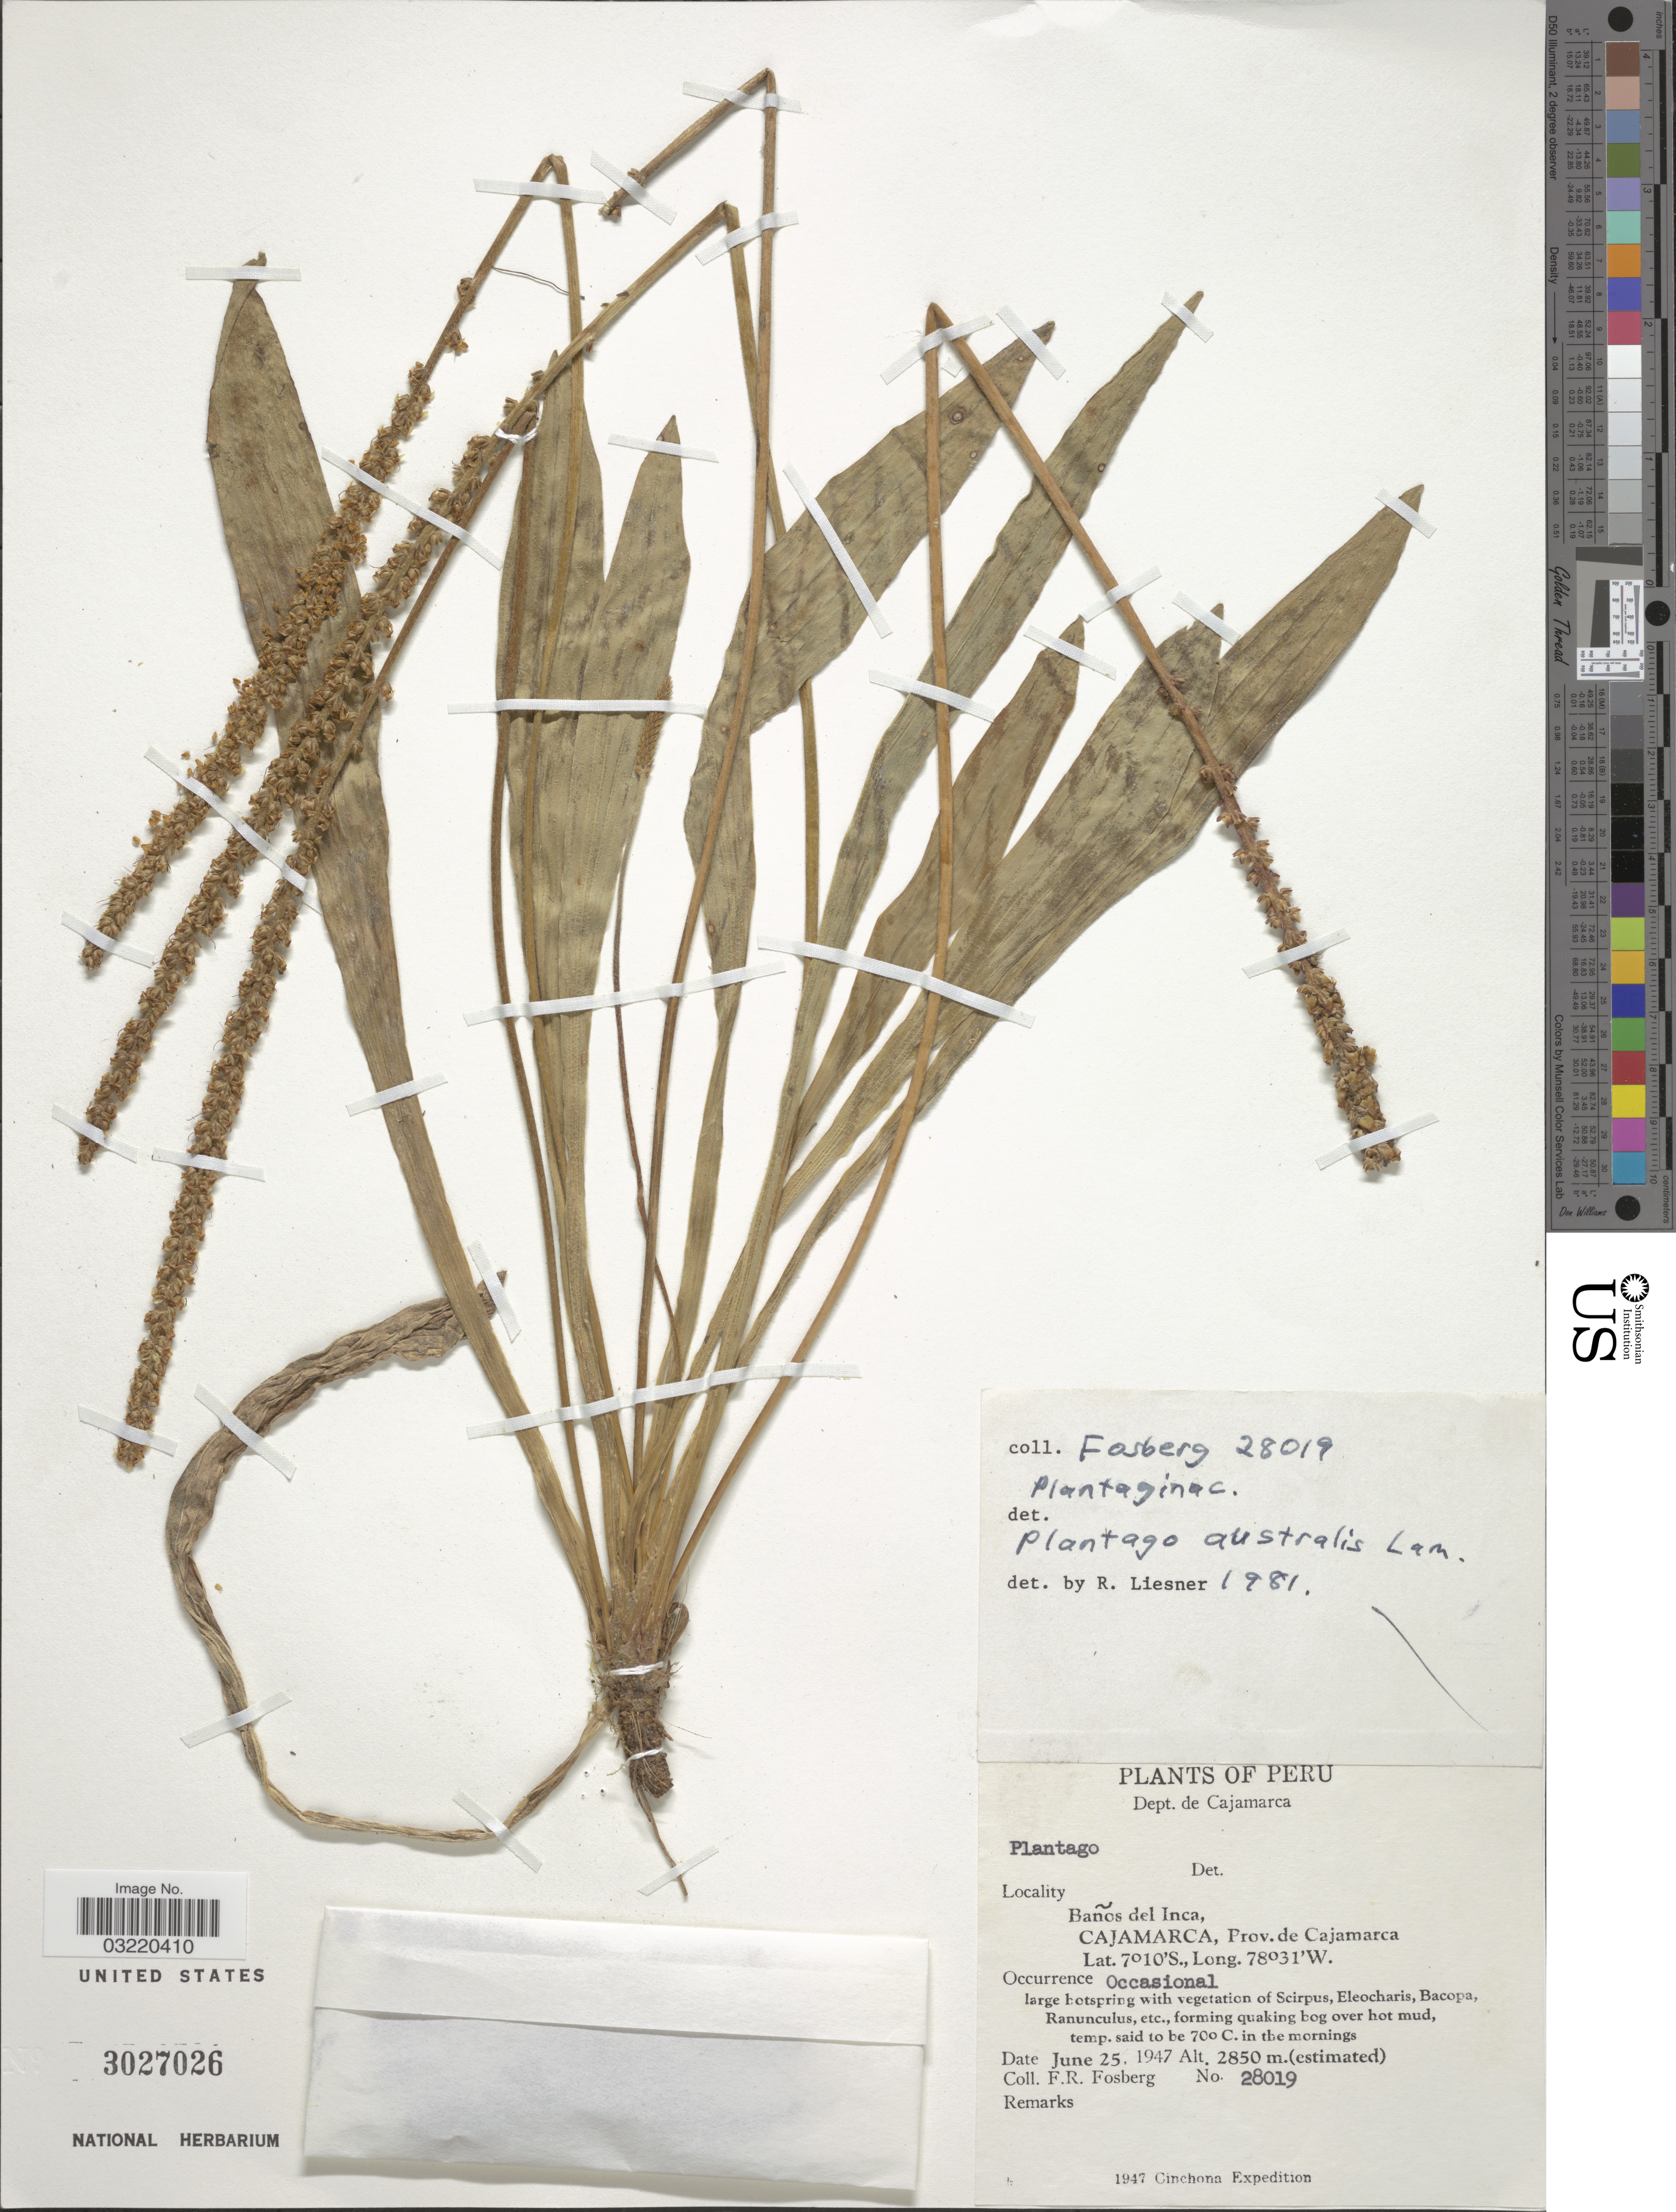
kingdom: Plantae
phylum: Tracheophyta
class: Magnoliopsida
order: Lamiales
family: Plantaginaceae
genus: Plantago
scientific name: Plantago australis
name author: Lam.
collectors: F. R. Fosberg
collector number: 28019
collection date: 1947-06-25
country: Peru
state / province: Cajamarca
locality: Dept. de Cajamarca. Baños del Inca, Cajamarca.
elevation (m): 2850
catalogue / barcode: US 3027026